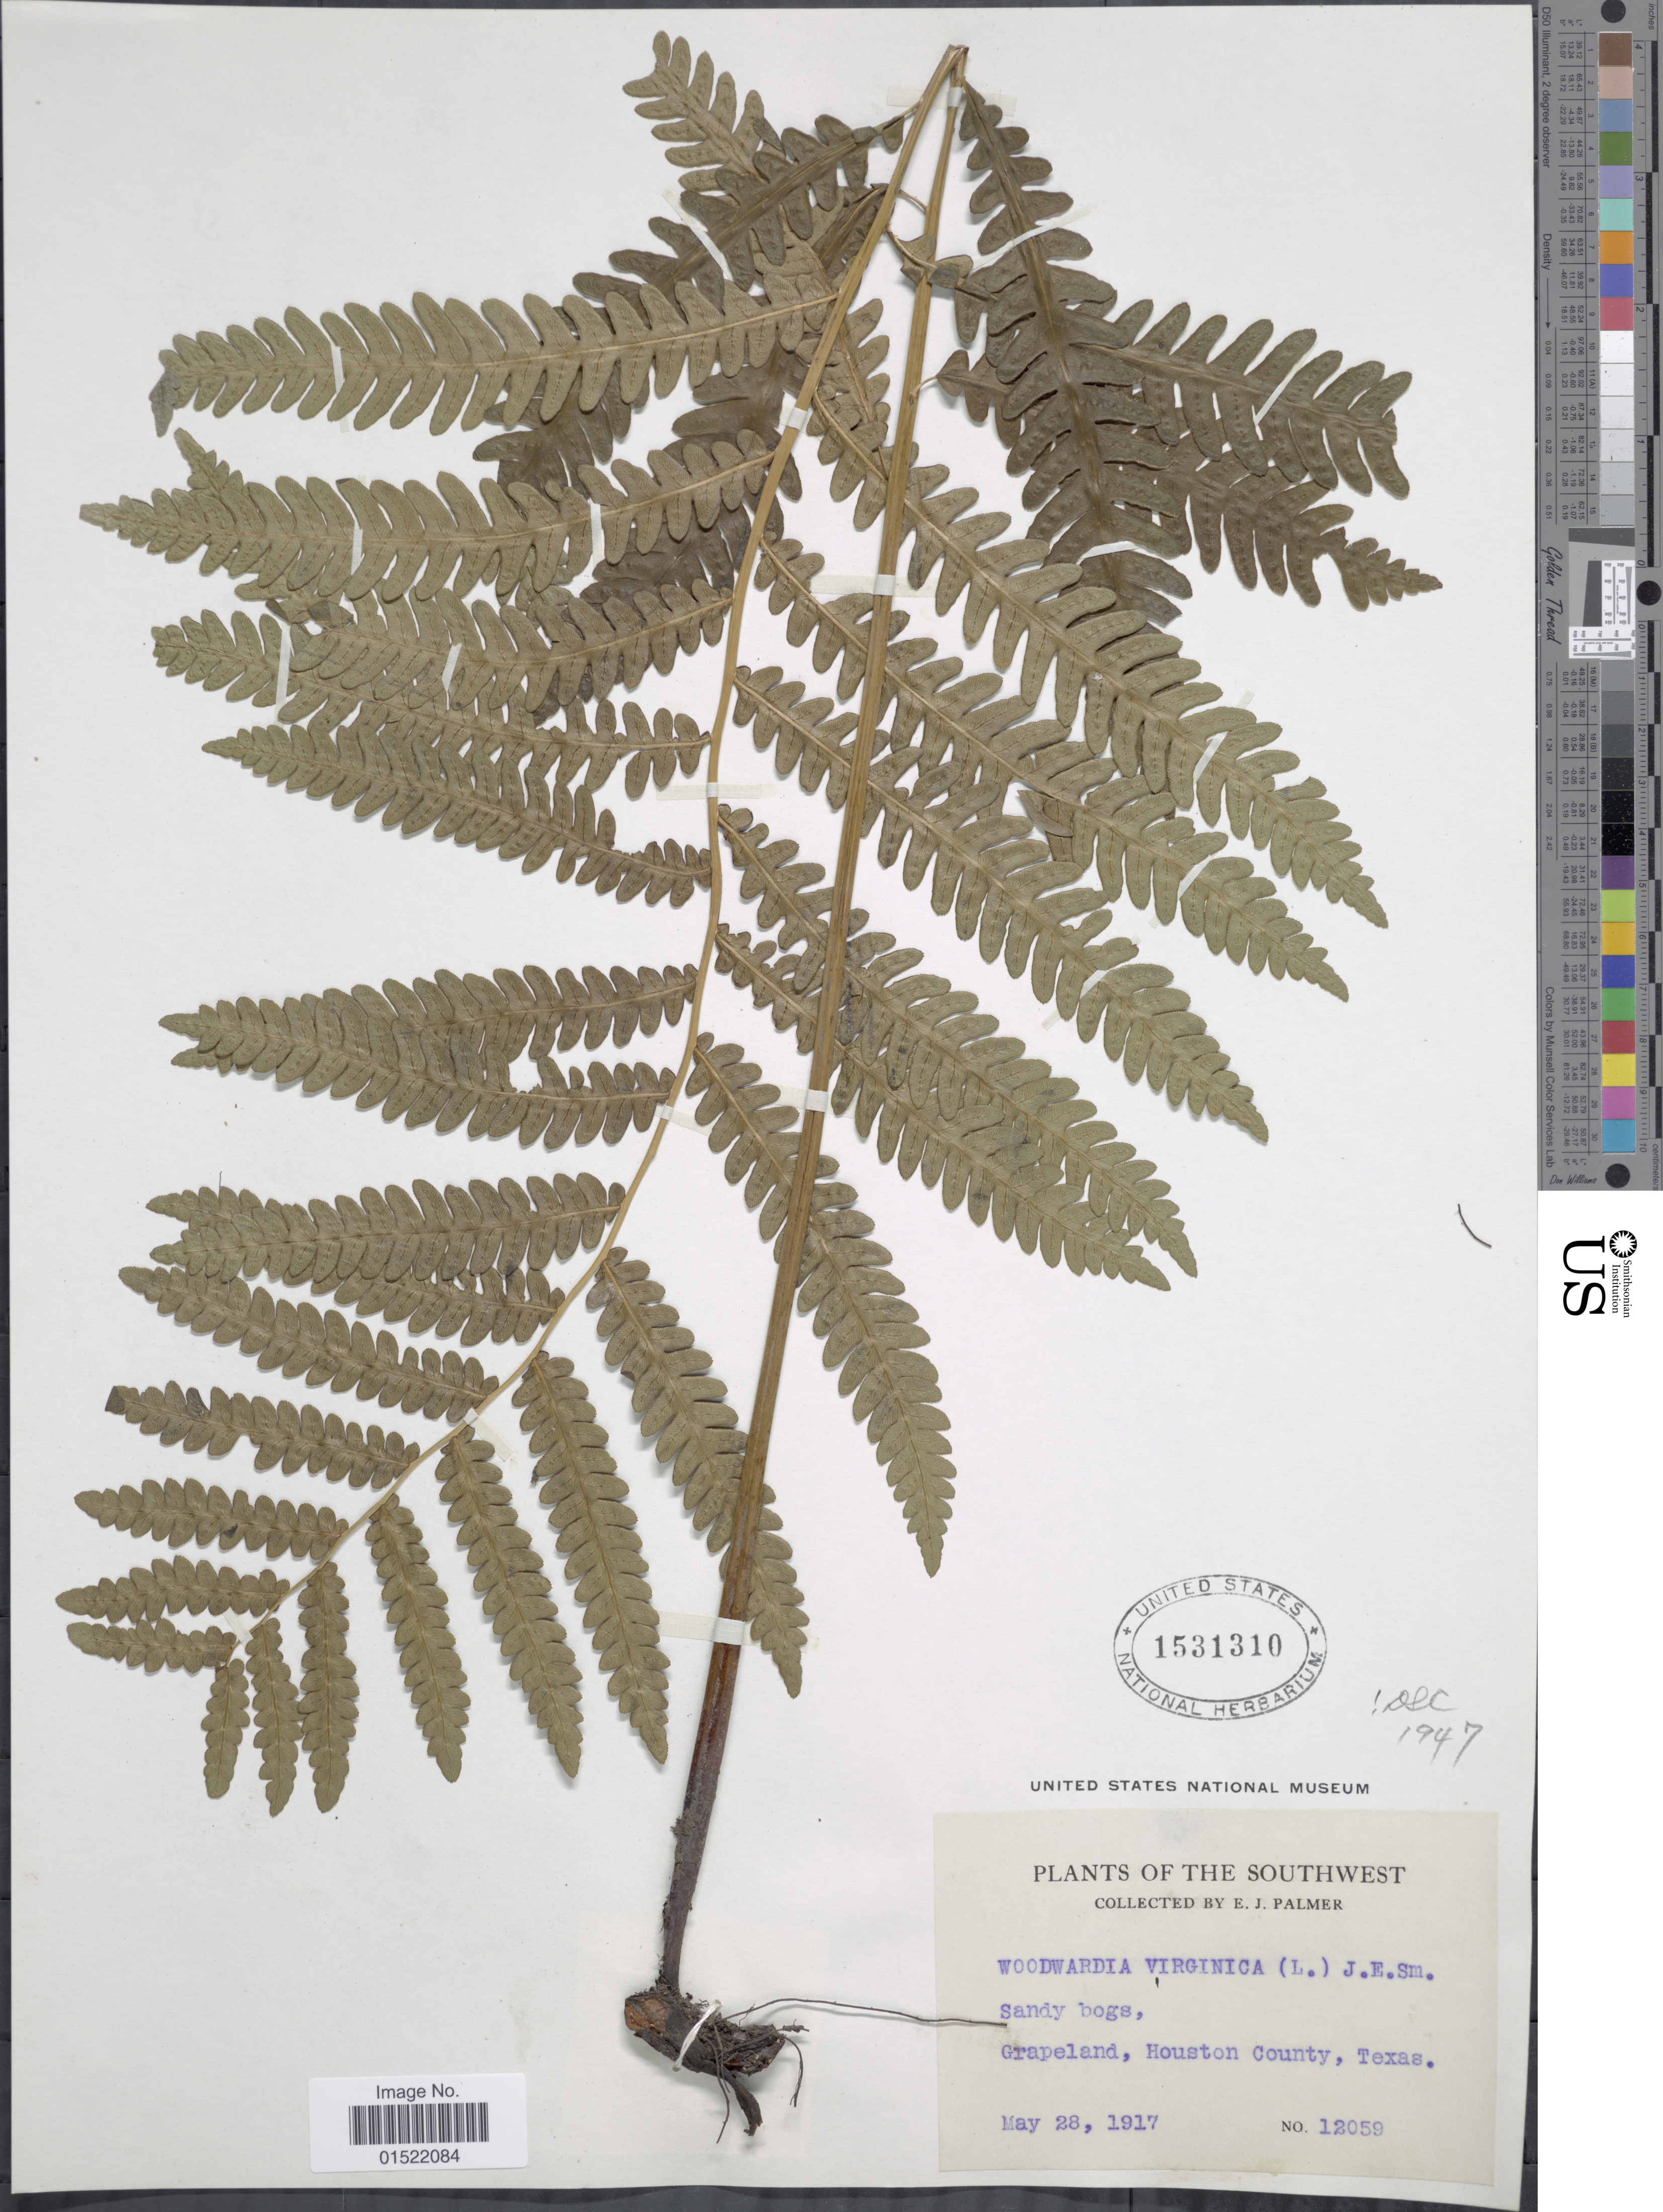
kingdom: Plantae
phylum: Tracheophyta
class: Polypodiopsida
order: Polypodiales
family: Blechnaceae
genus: Woodwardia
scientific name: Woodwardia virginica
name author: (L.) R.M. Sm.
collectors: E. J. Palmer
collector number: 12059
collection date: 1917-05-28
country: United States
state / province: Texas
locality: Southwest, Sandy bogs, Grapeland, Houston County, Texas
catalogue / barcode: US 1531310